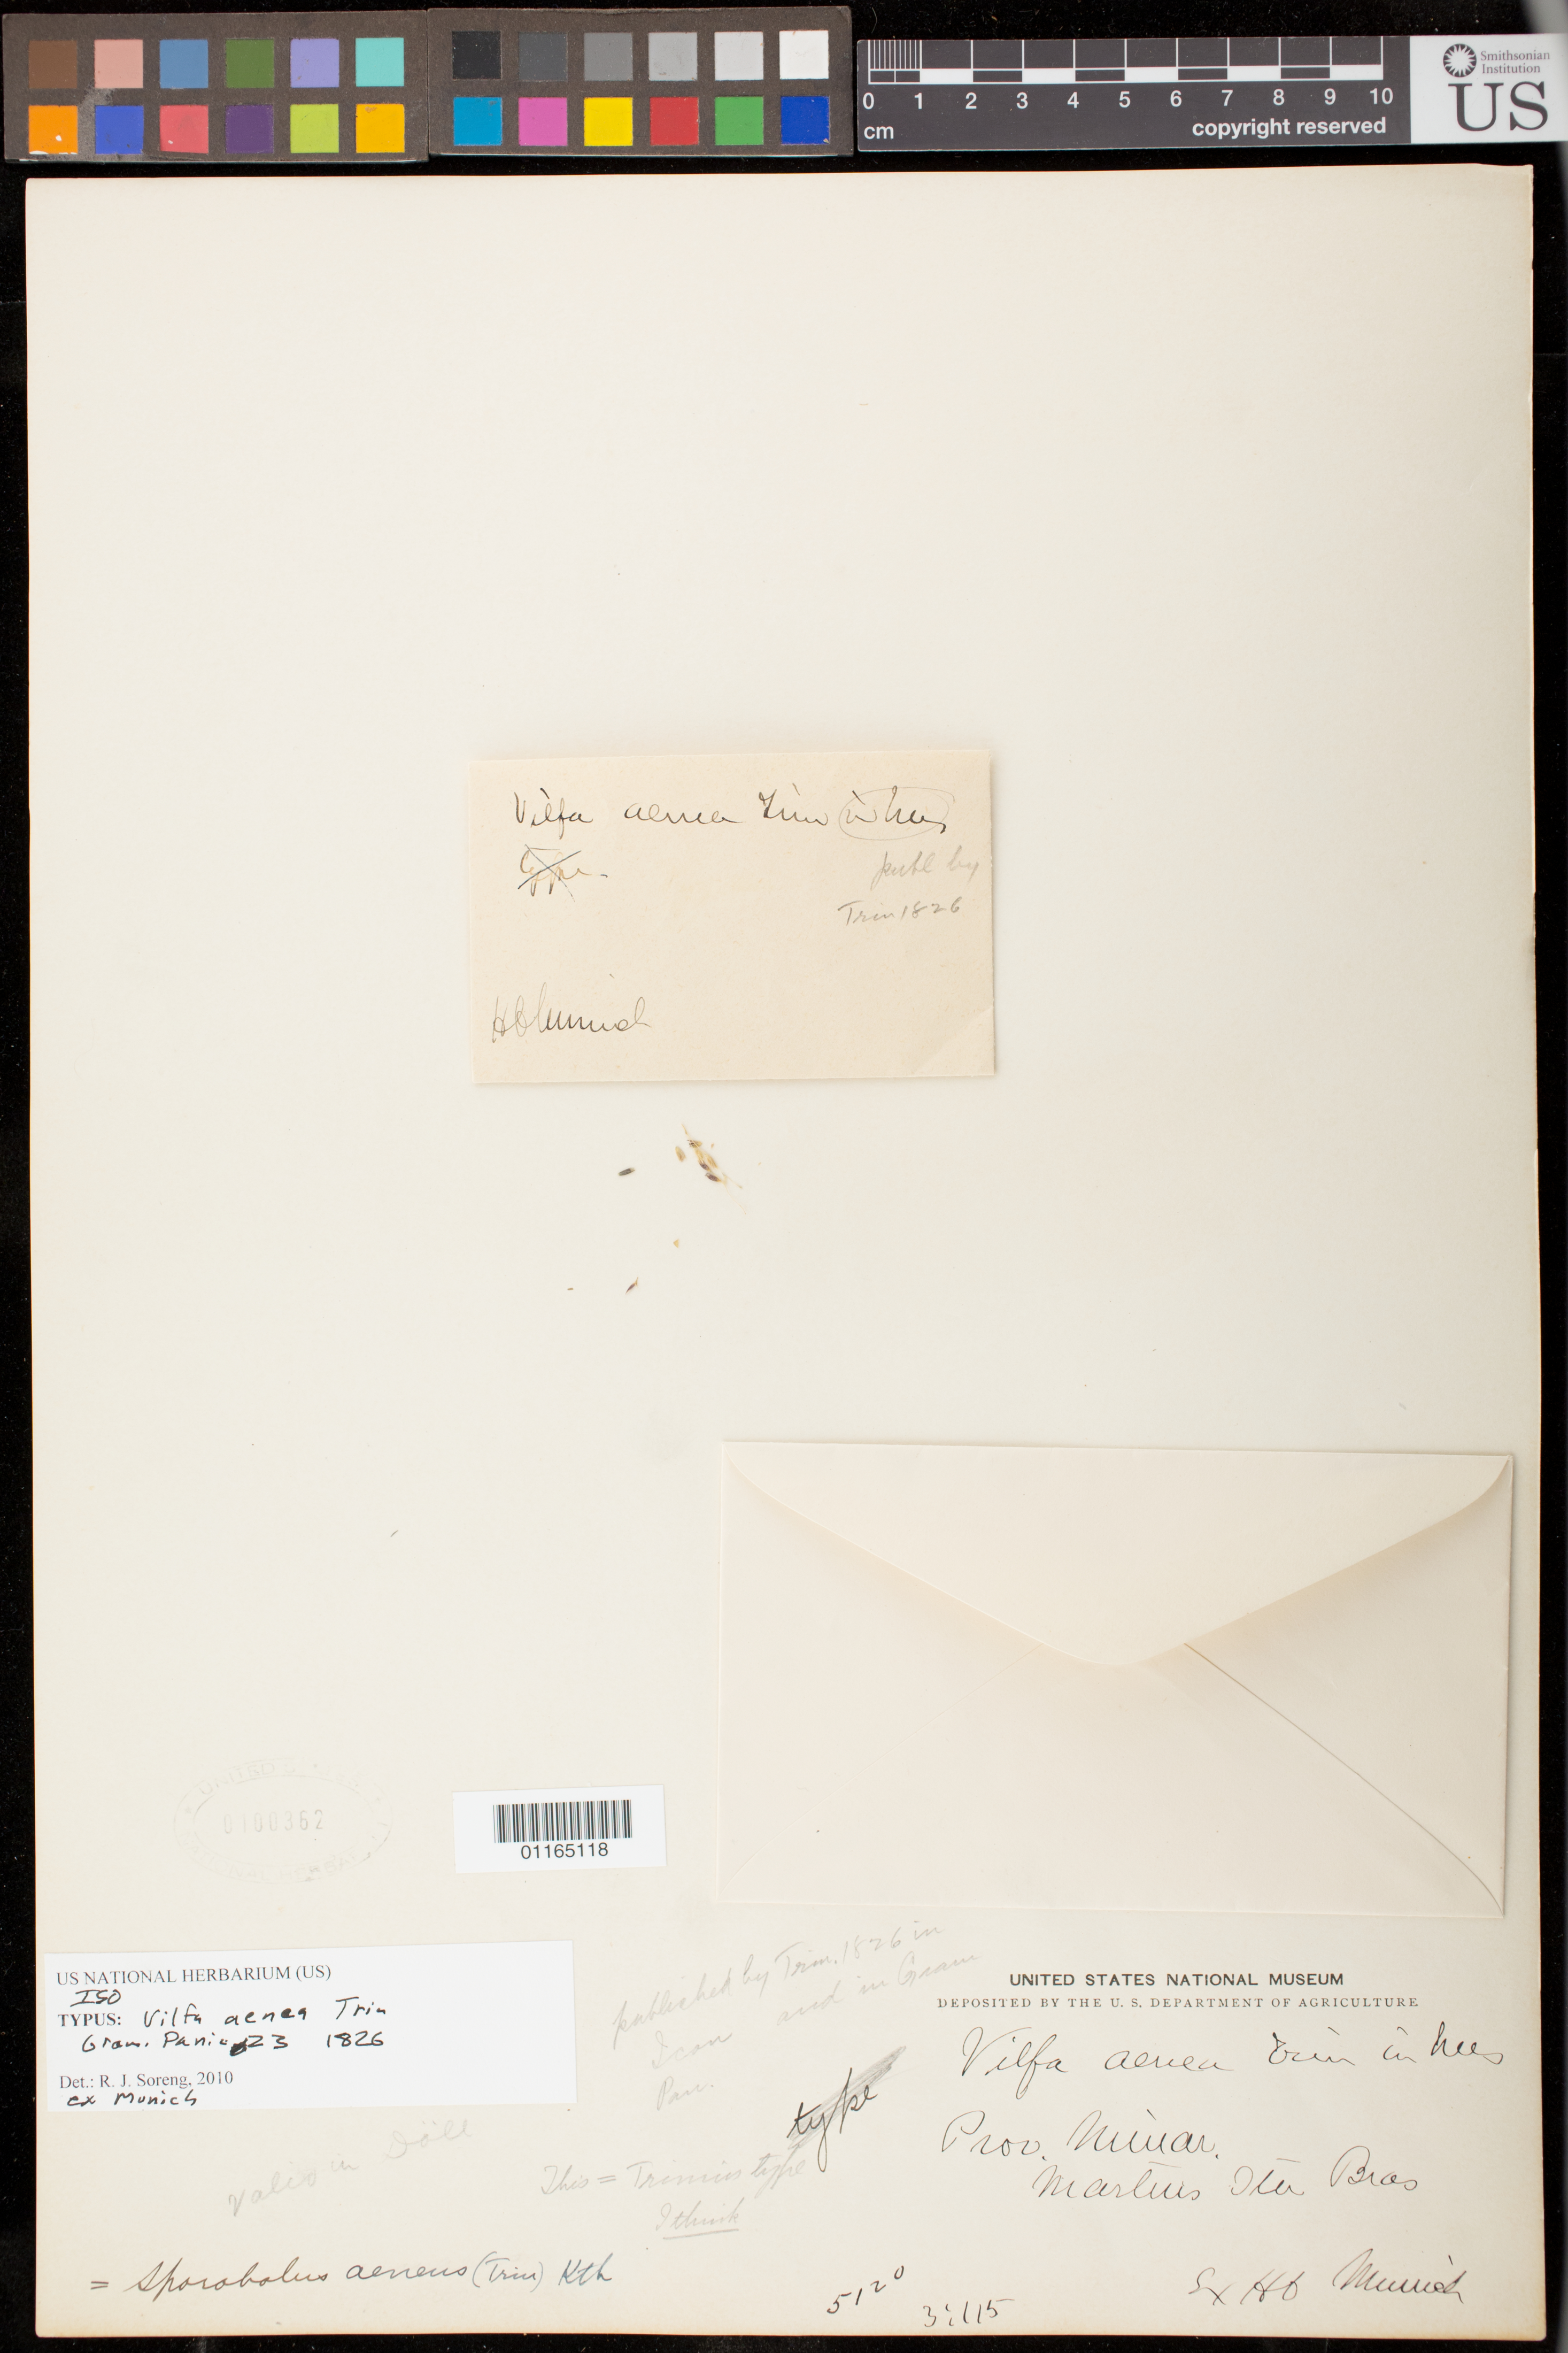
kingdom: Plantae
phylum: Tracheophyta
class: Liliopsida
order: Poales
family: Poaceae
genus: Vilfa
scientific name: Vilfa aenea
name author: Trin.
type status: Possible Type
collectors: C. F. Martius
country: Brazil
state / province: Minas Gerais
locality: "Martius, Iter. Bras., Prov. Minar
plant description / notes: Fragmentary material of type specimen ex herb. Munich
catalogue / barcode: US 100362